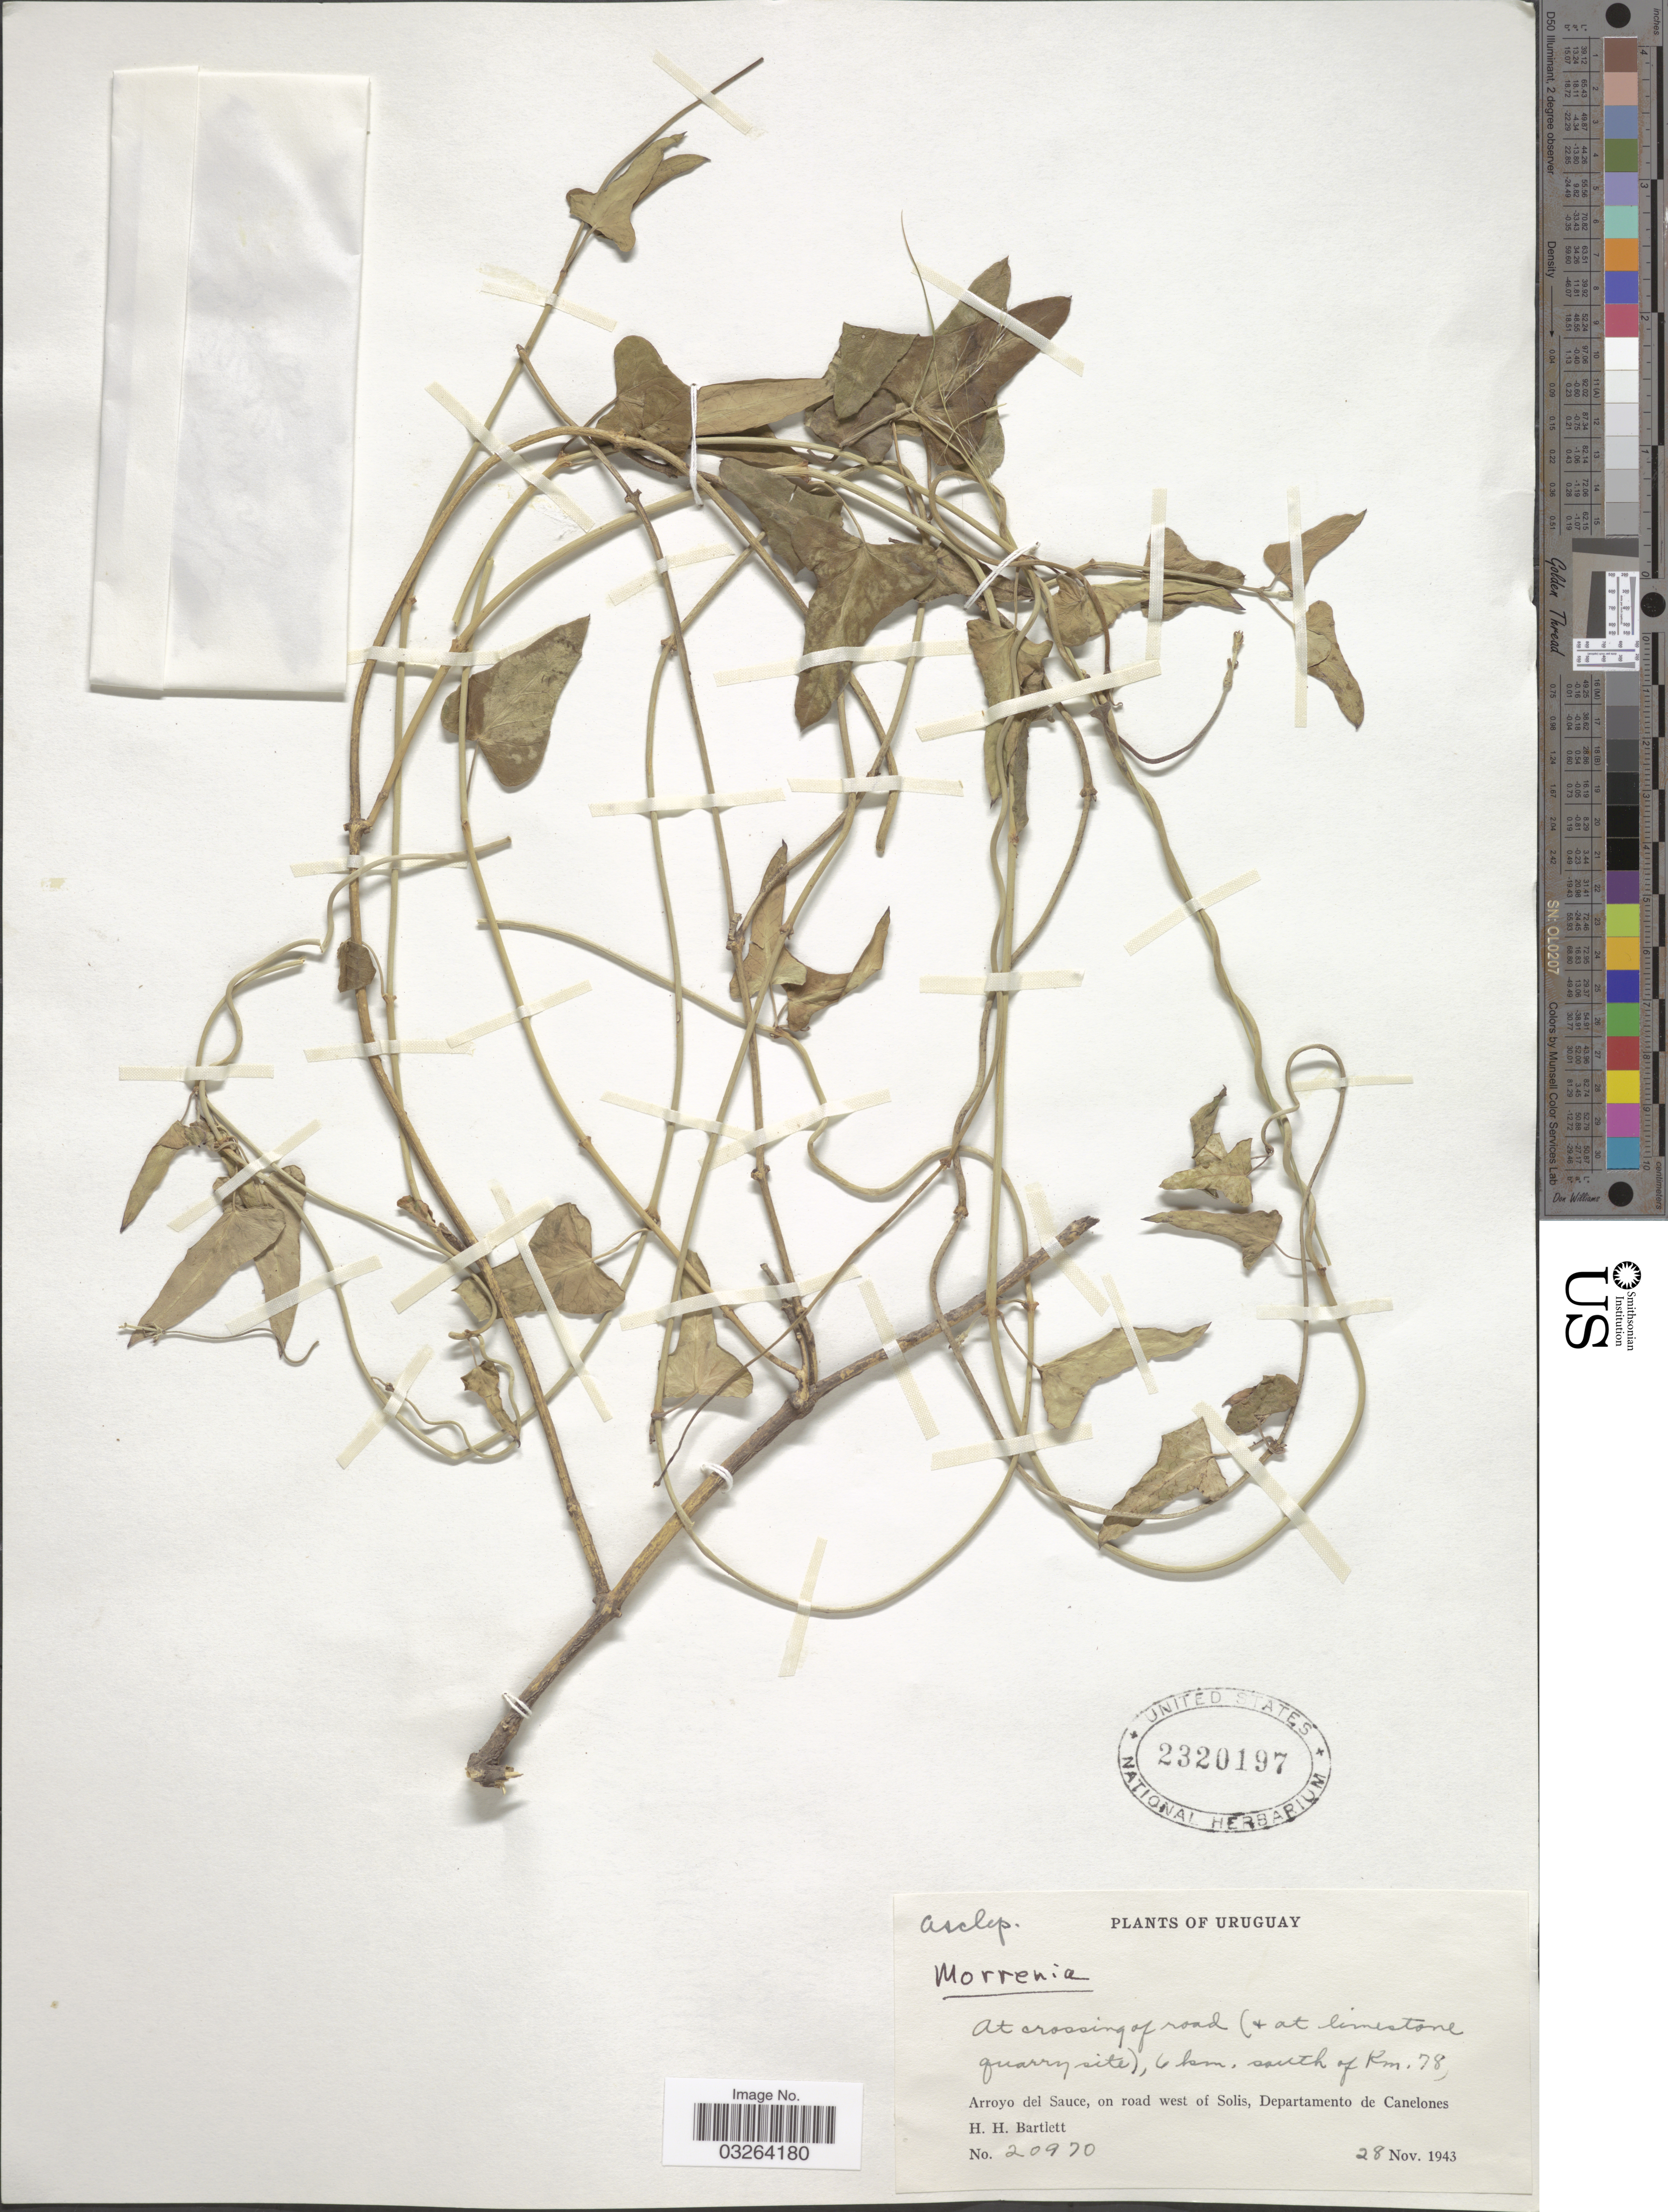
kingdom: Plantae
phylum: Tracheophyta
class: Magnoliopsida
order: Gentianales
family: Apocynaceae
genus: Morrenia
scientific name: Morrenia sp.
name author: Lindl.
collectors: H. H. Bartlett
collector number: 20970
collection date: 1943-11-28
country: Uruguay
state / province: Canelones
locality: At crossing of road (& at limestone quarrysite), 6 km. south of Km. 78. Arroyo del Sauce, on road west of Solis, Departamento de Canelones.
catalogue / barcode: US 2320197